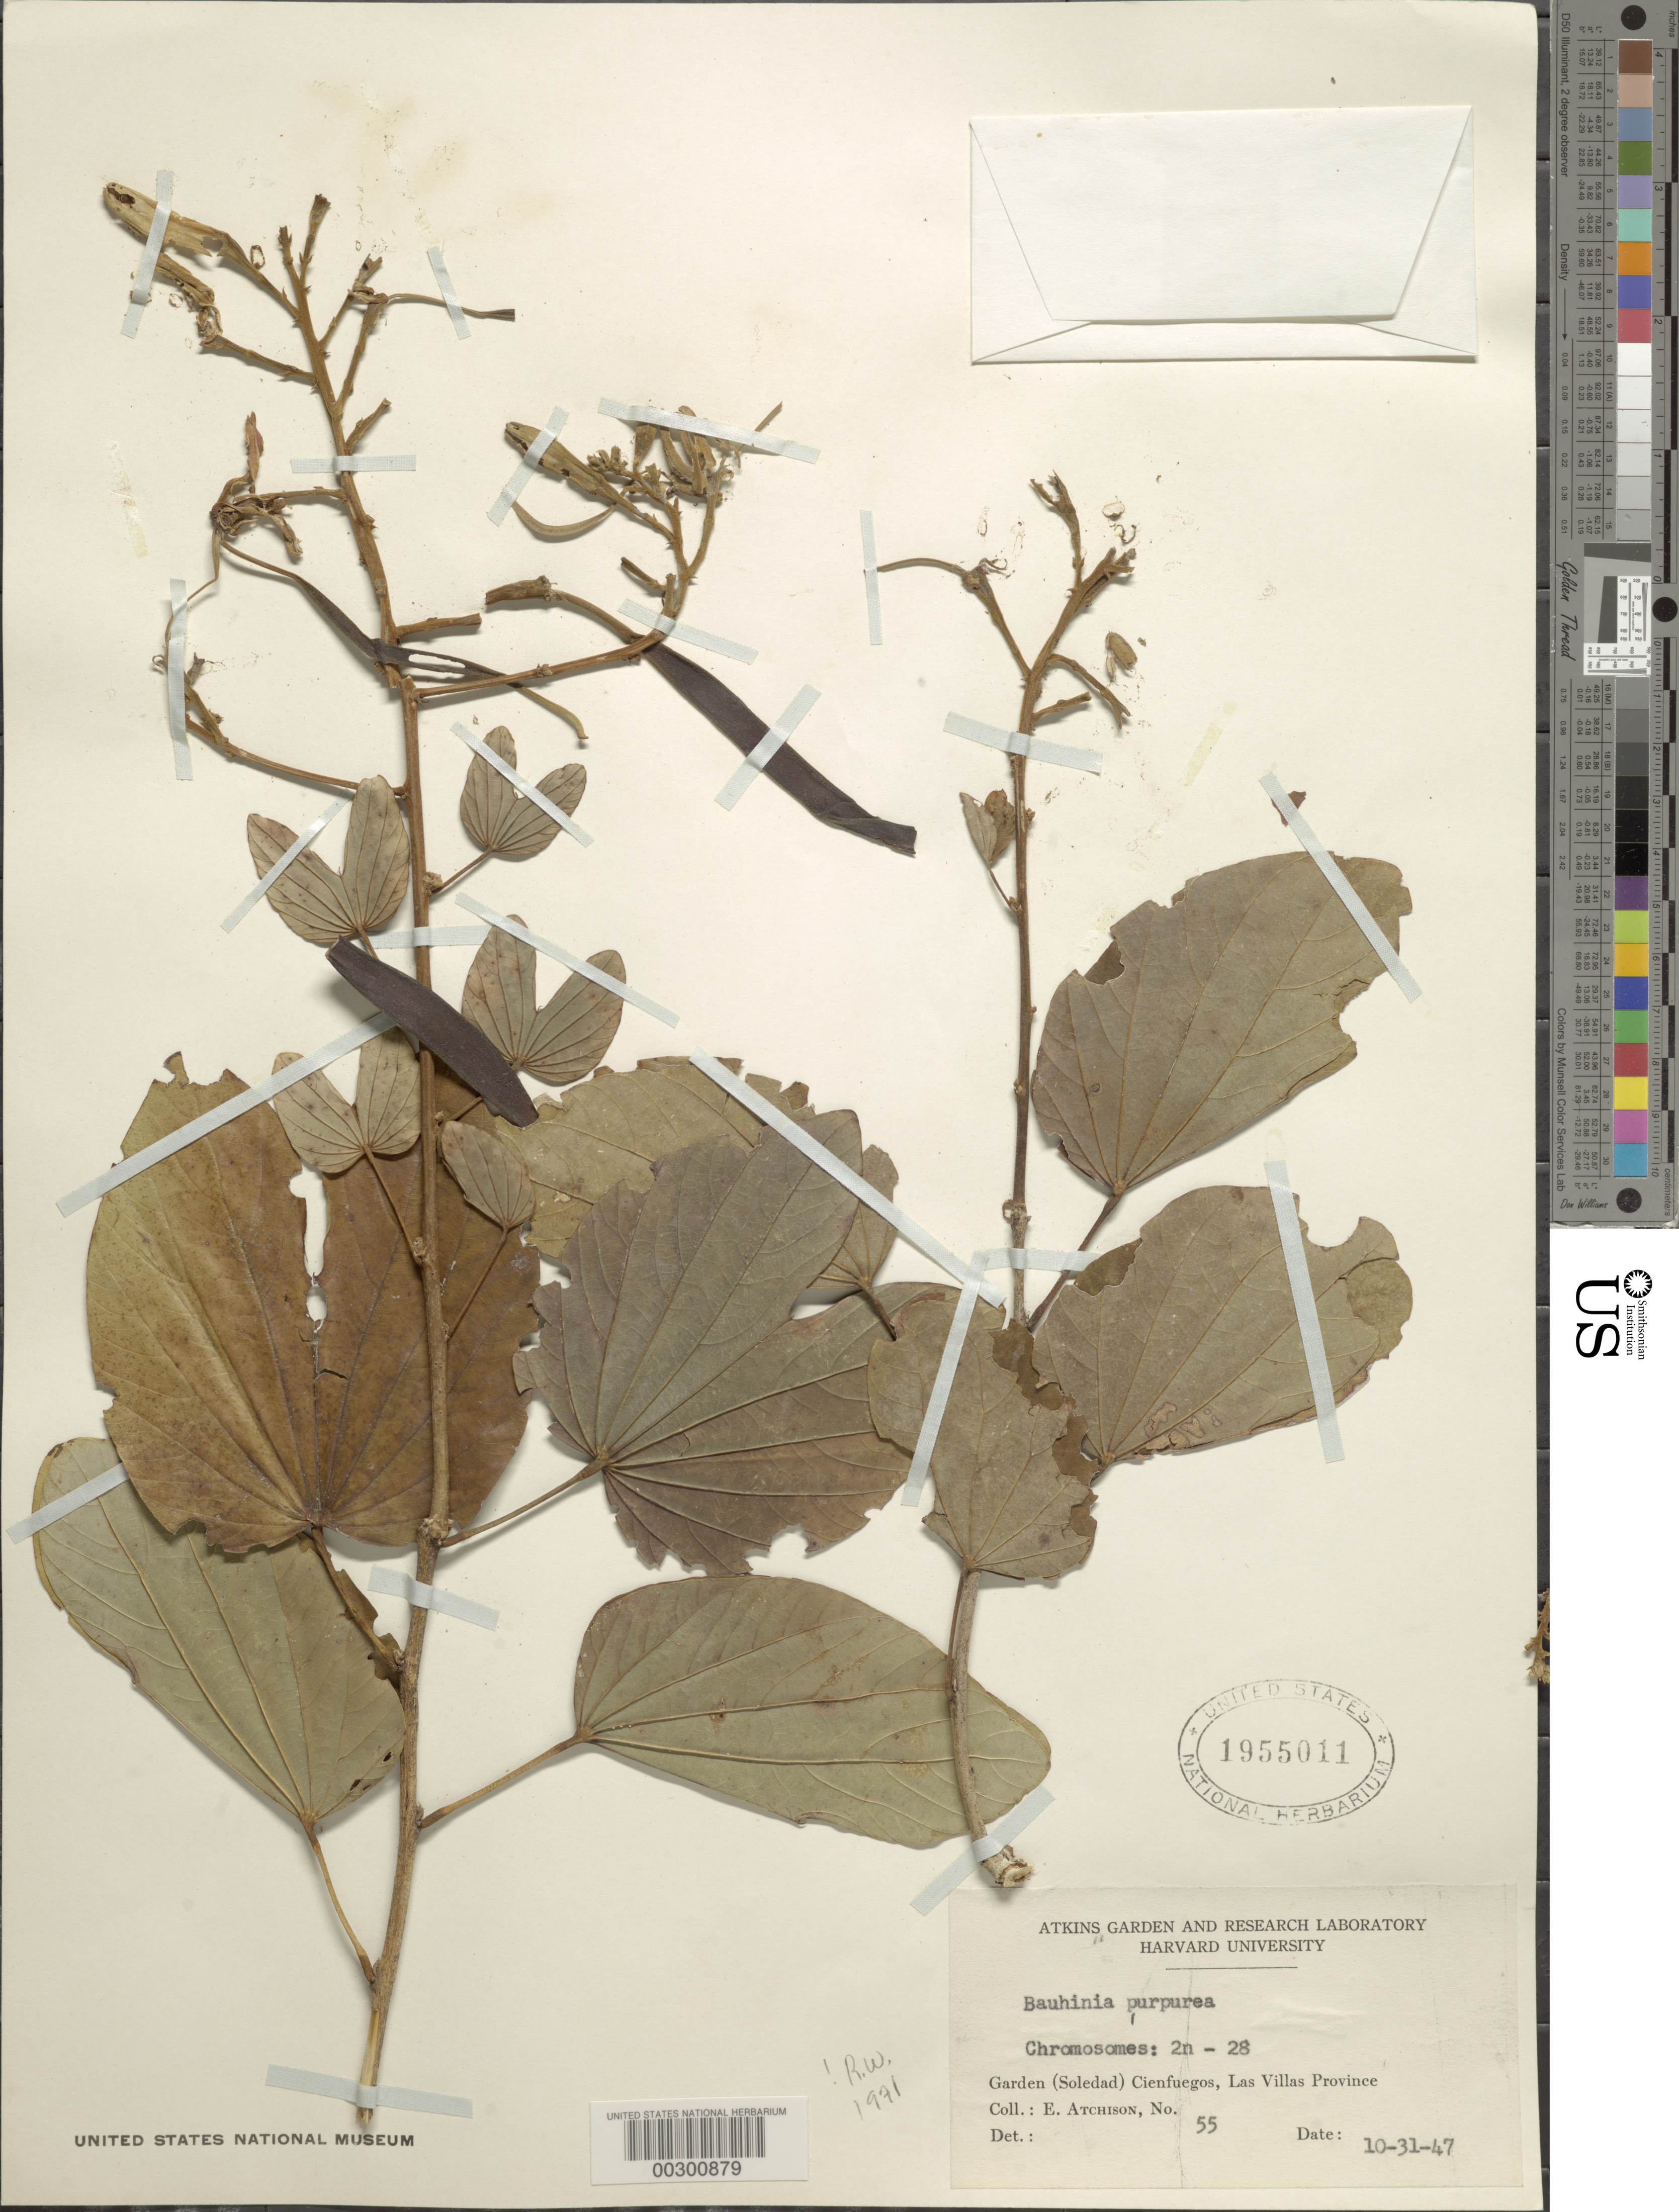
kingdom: Plantae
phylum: Tracheophyta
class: Magnoliopsida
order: Fabales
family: Fabaceae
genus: Bauhinia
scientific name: Bauhinia purpurea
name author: L.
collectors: E. Atchison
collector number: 55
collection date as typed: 31 Oct 1947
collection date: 1947-10-31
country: Cuba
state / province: Las Villas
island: Greater Antilles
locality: Garden, soledad, cienfuegos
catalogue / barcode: US 1955011